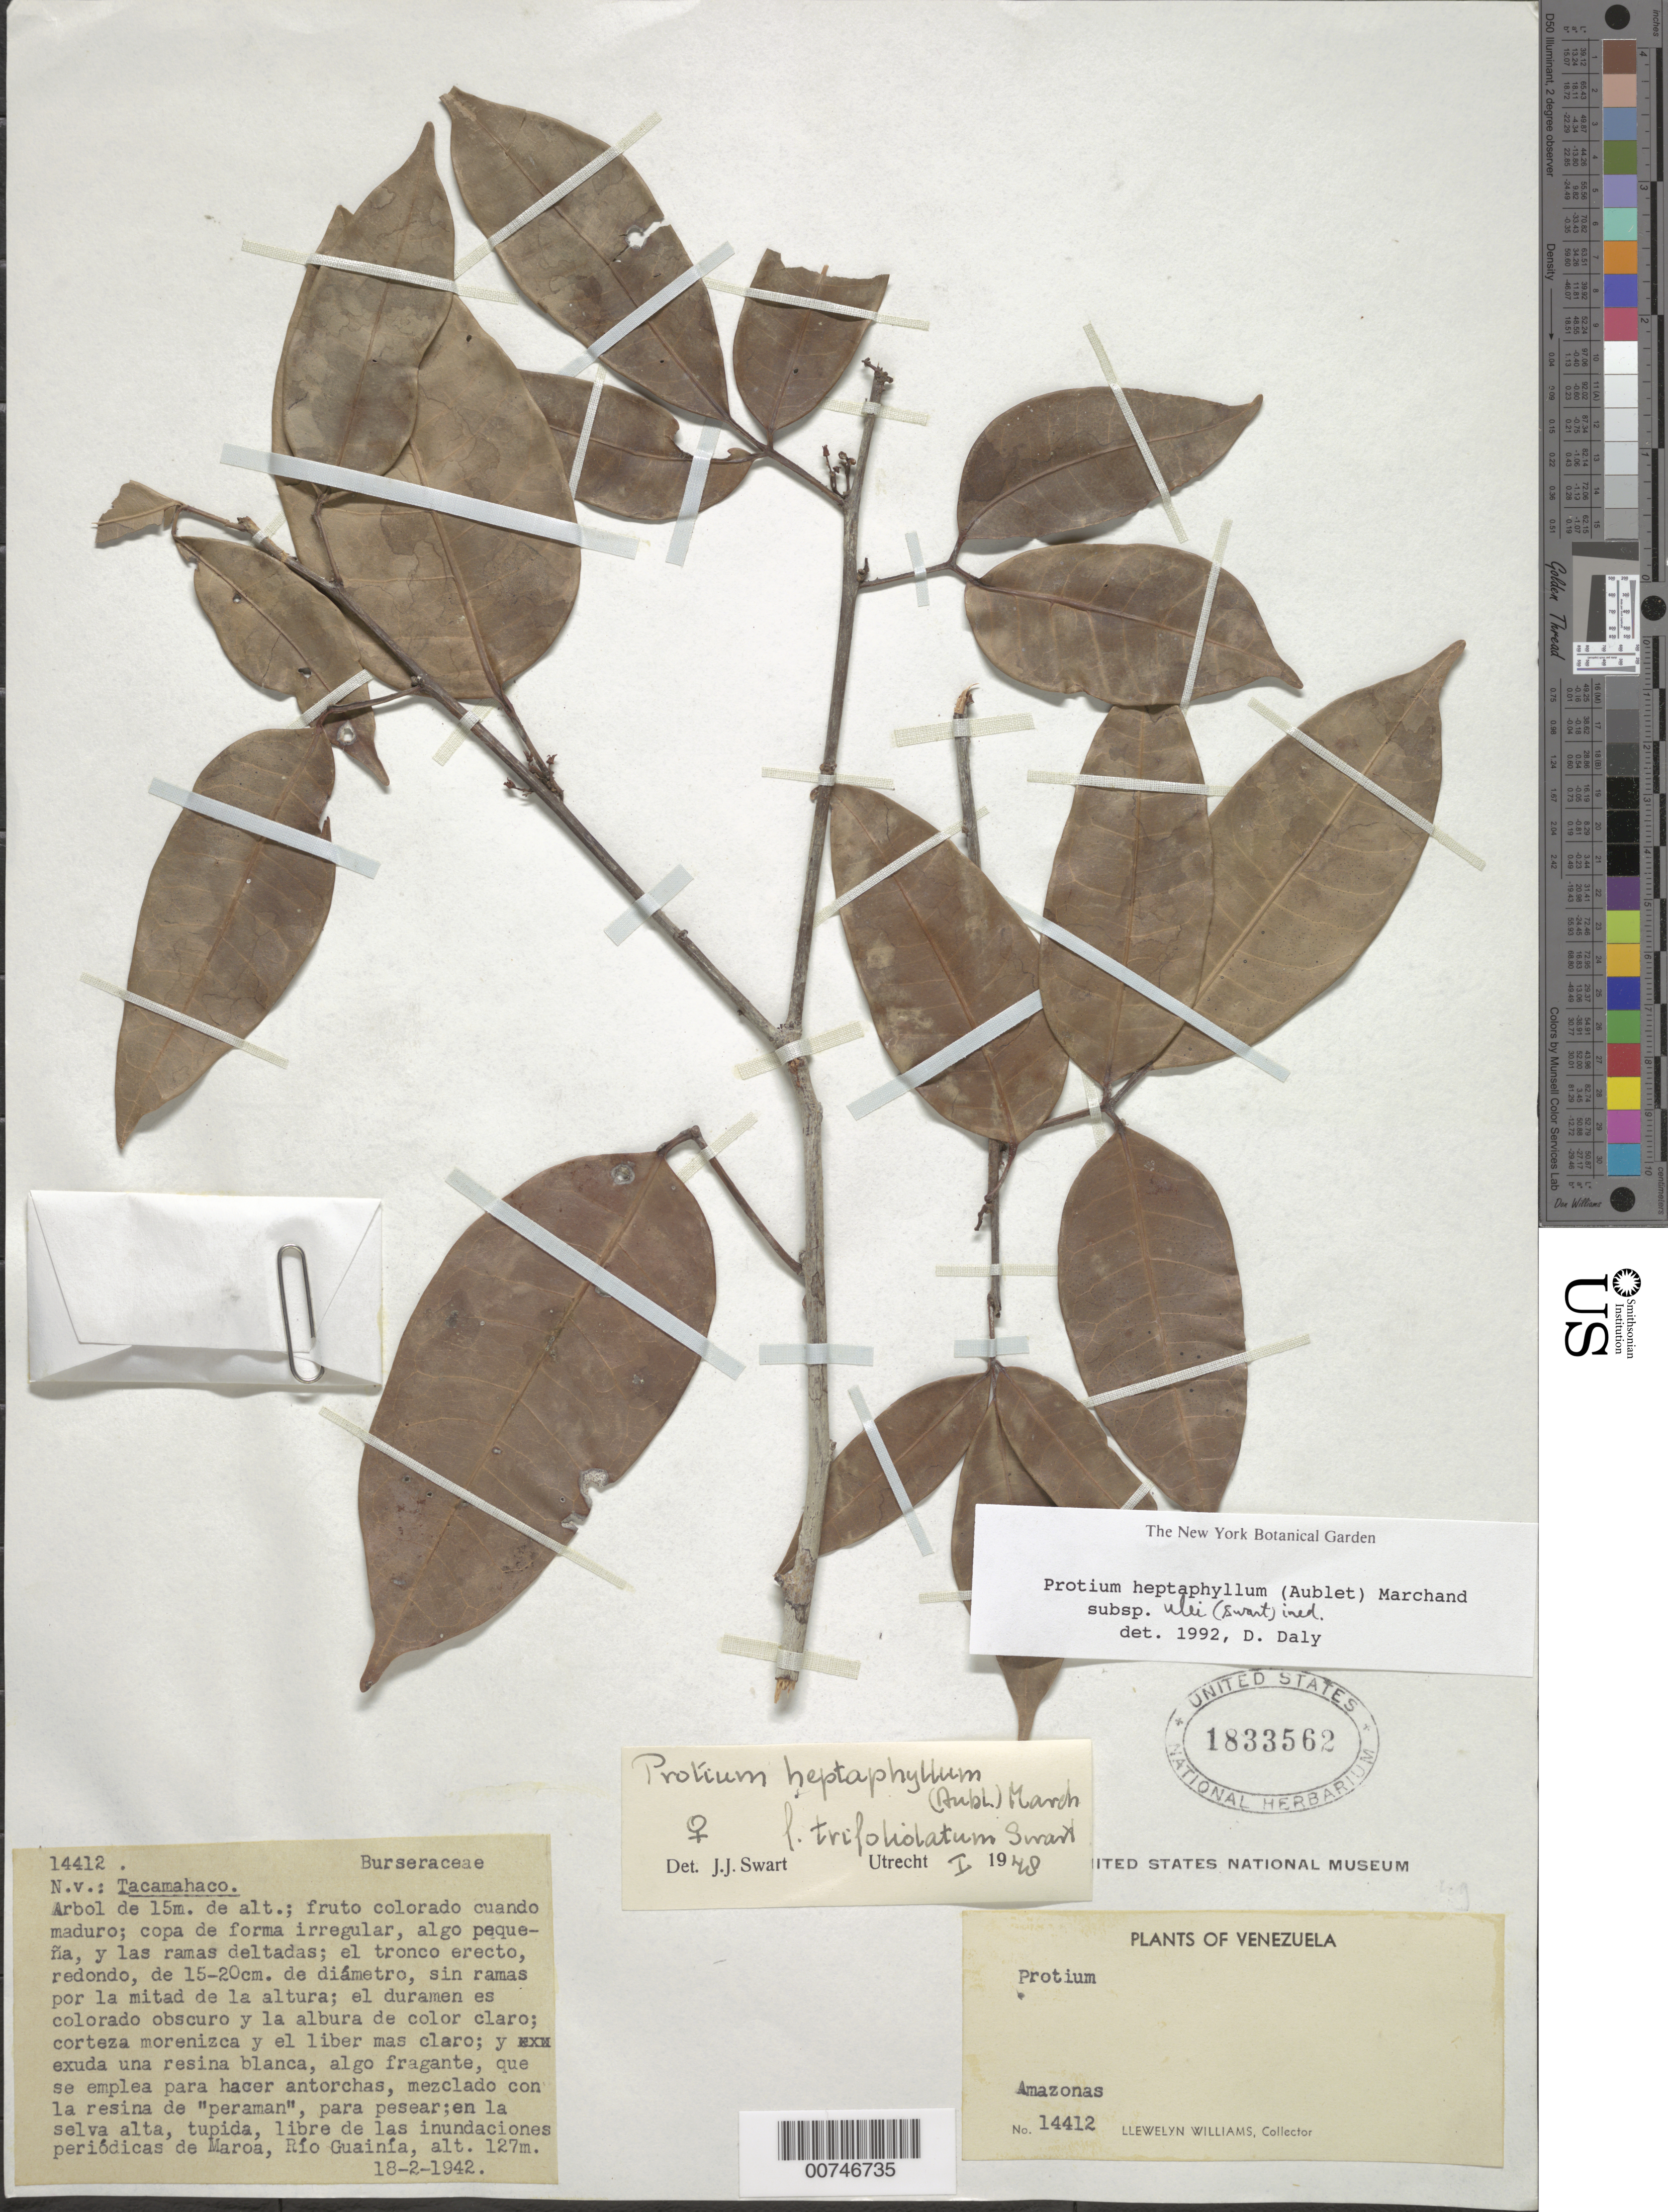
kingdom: Plantae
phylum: Tracheophyta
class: Magnoliopsida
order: Sapindales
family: Burseraceae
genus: Protium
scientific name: Protium heptaphyllum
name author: (Aubl.) Marchand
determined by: Daly, D. C.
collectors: Ll. Williams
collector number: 14412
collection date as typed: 18-Feb-42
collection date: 1942-02-18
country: Venezuela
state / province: Amazonas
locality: Maroa, Río Guainía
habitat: High, dense forest; nonflooded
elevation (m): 127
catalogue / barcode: US 1833562